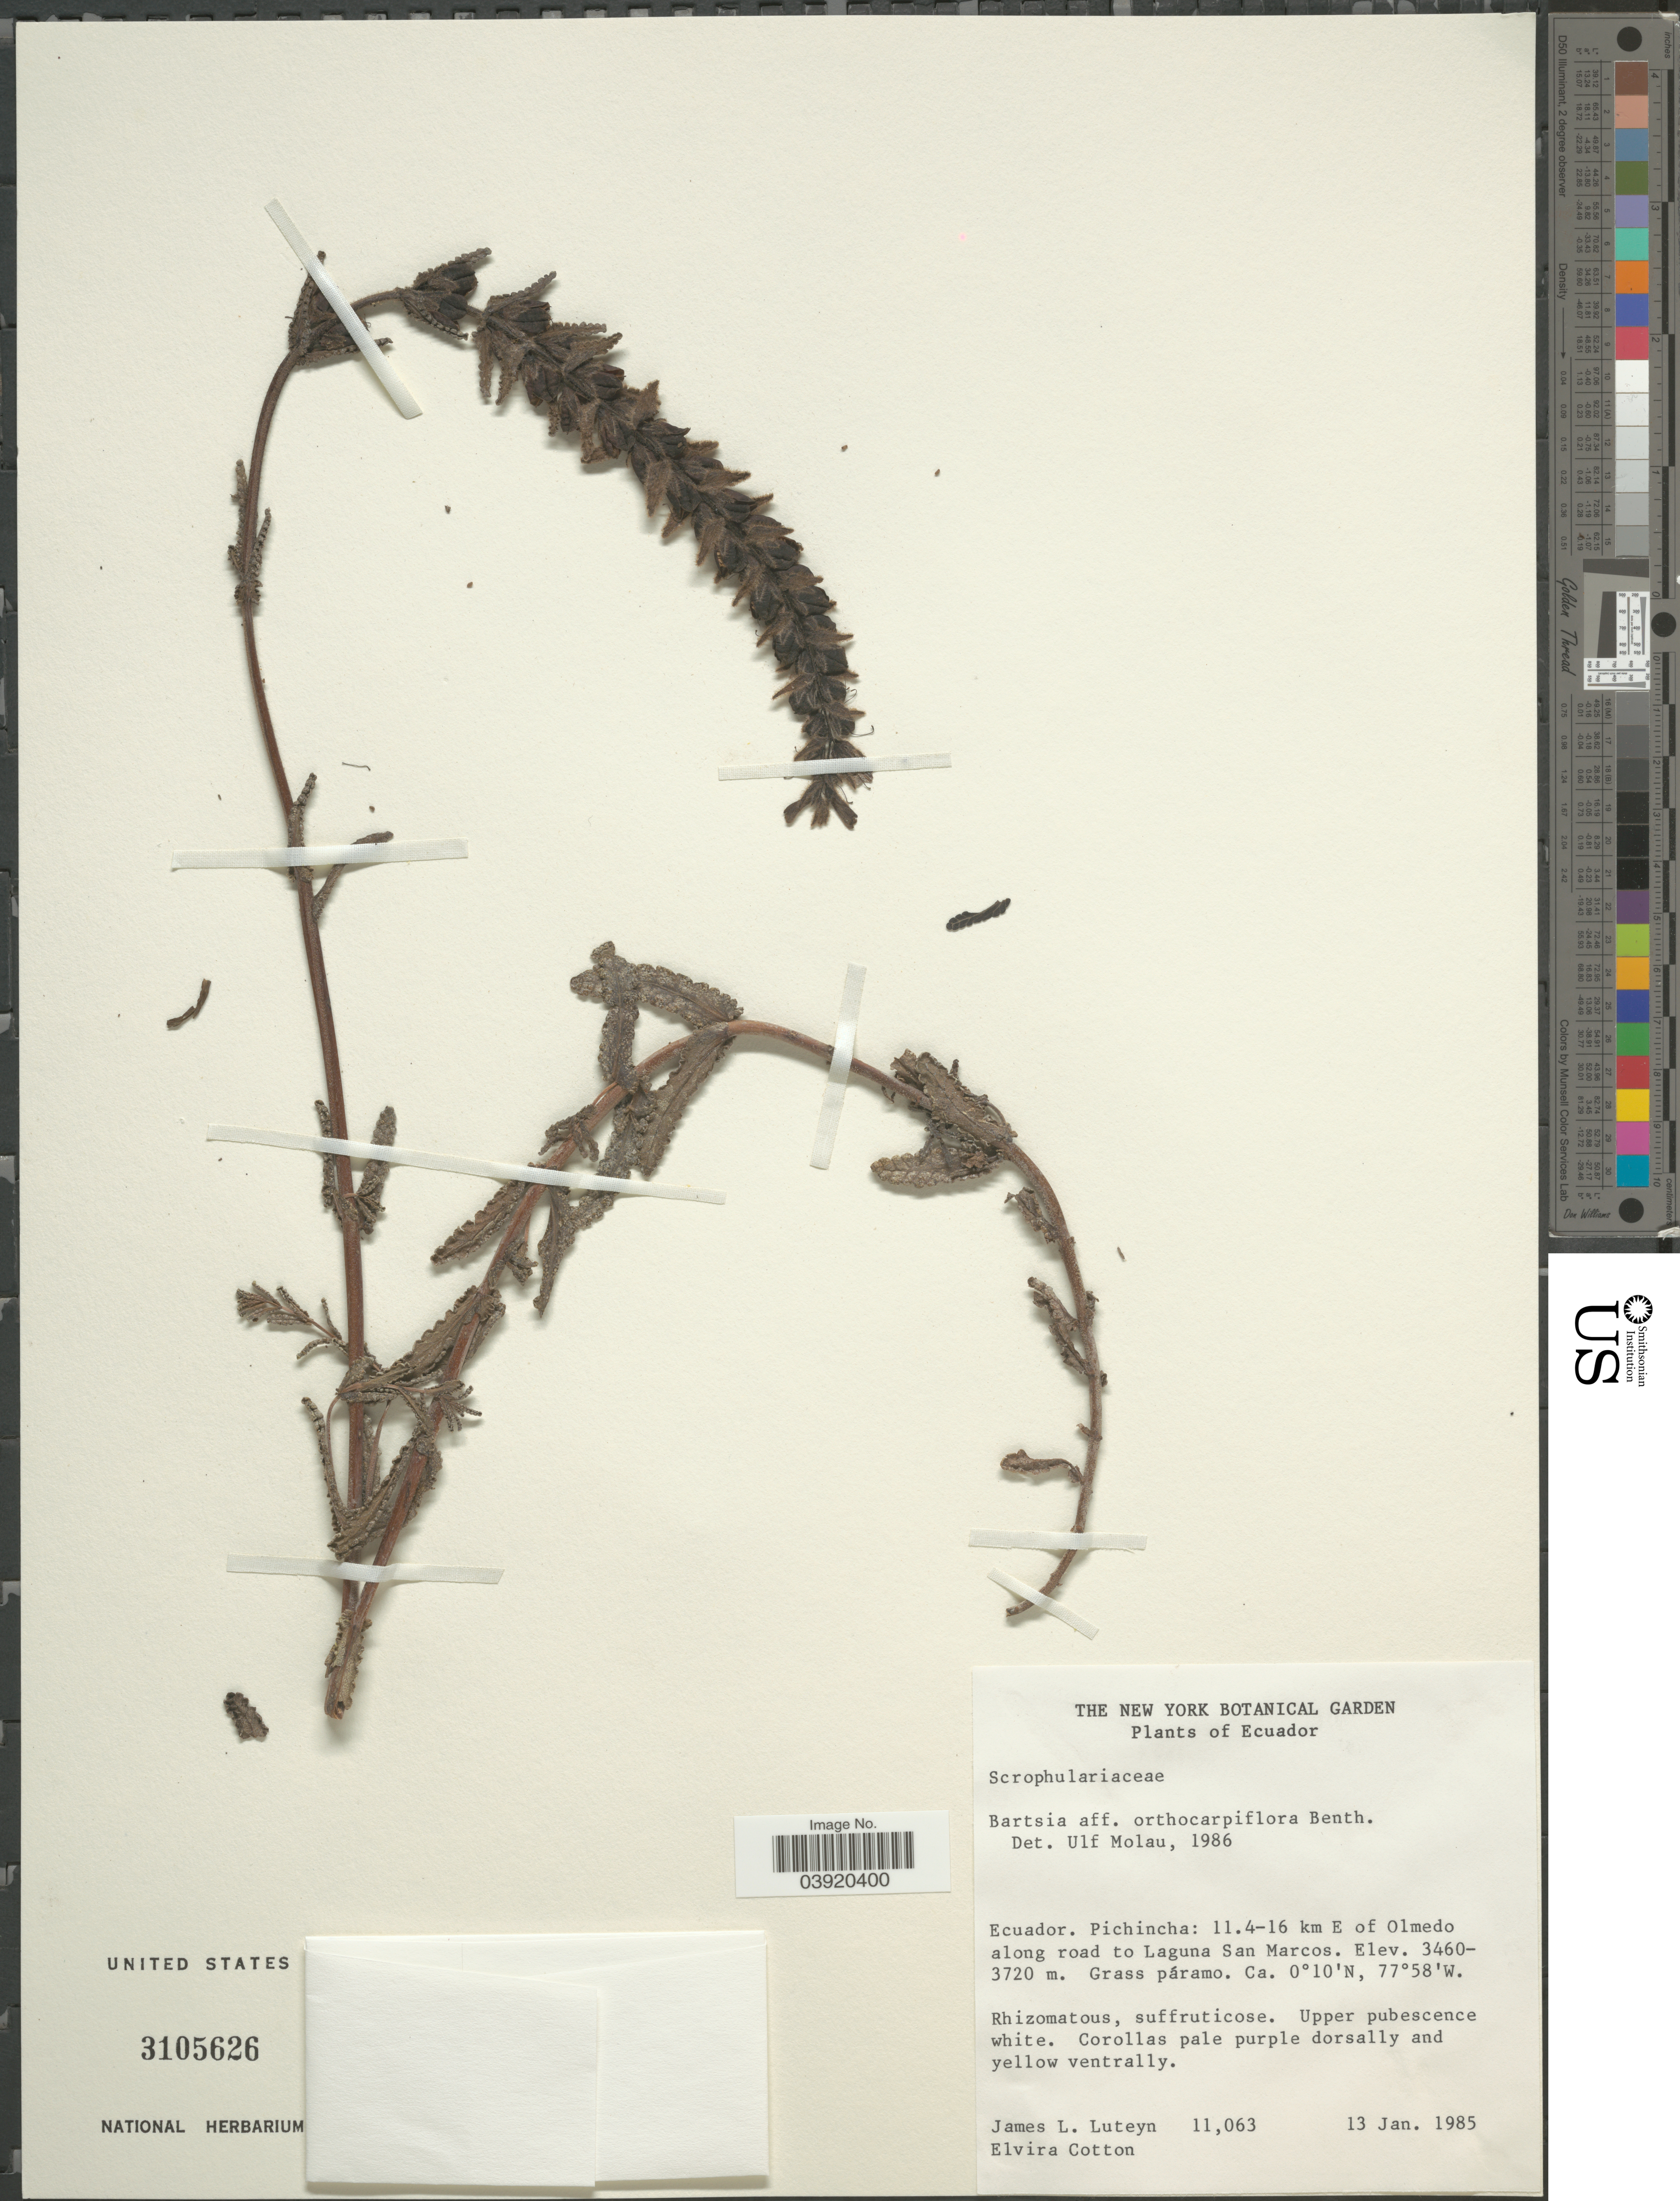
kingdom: Plantae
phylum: Tracheophyta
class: Magnoliopsida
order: Lamiales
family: Orobanchaceae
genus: Bartsia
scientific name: Bartsia orthocarpiflora subsp. orthocarpiflora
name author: Benth.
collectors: J. L. Luteyn & E. Cotton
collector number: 11063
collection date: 1985-01-13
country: Ecuador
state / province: Pichincha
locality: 11.4-16 km E of Olmedo along road to Laguna San Marcos.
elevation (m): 3460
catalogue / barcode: US 3105626